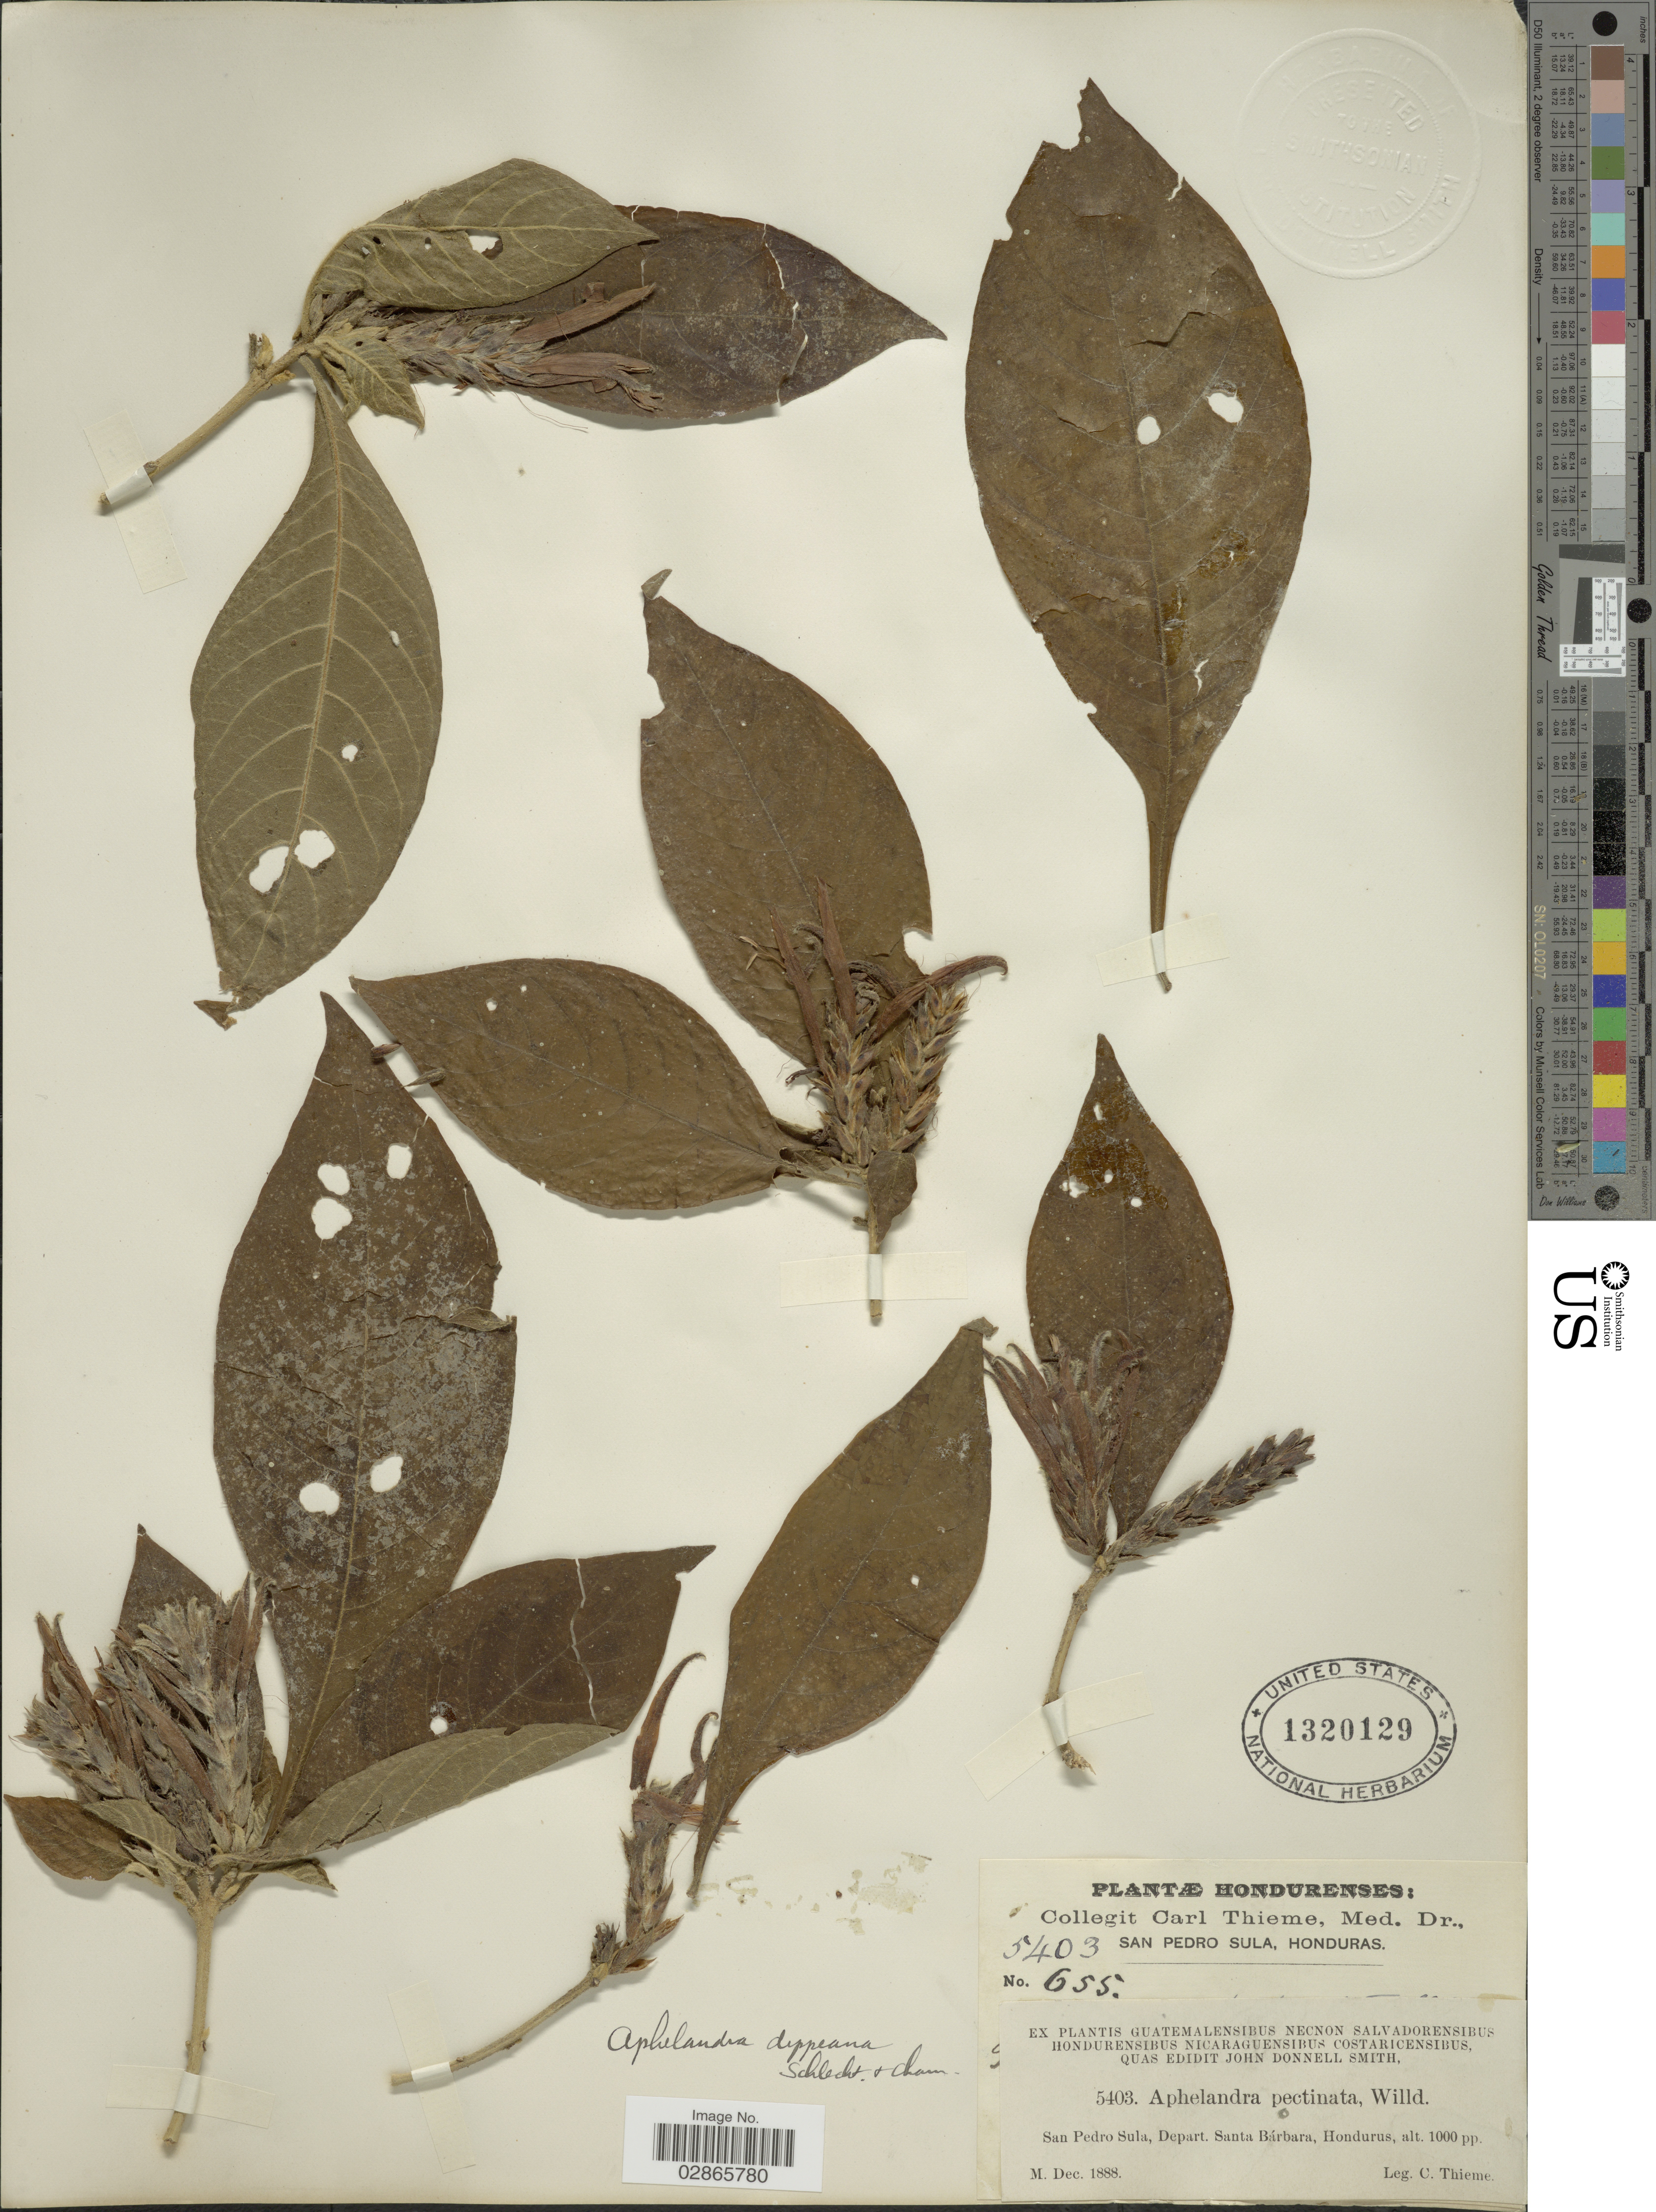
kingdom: Plantae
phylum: Tracheophyta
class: Magnoliopsida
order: Lamiales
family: Acanthaceae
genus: Aphelandra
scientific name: Aphelandra deppeana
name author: Schltdl. & Cham.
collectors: C. Thieme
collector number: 5403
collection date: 1888-12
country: Honduras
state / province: Santa Bárbara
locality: San Pedro Sula, Depart. Santa Bárbara.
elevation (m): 305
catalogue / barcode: US 1320129